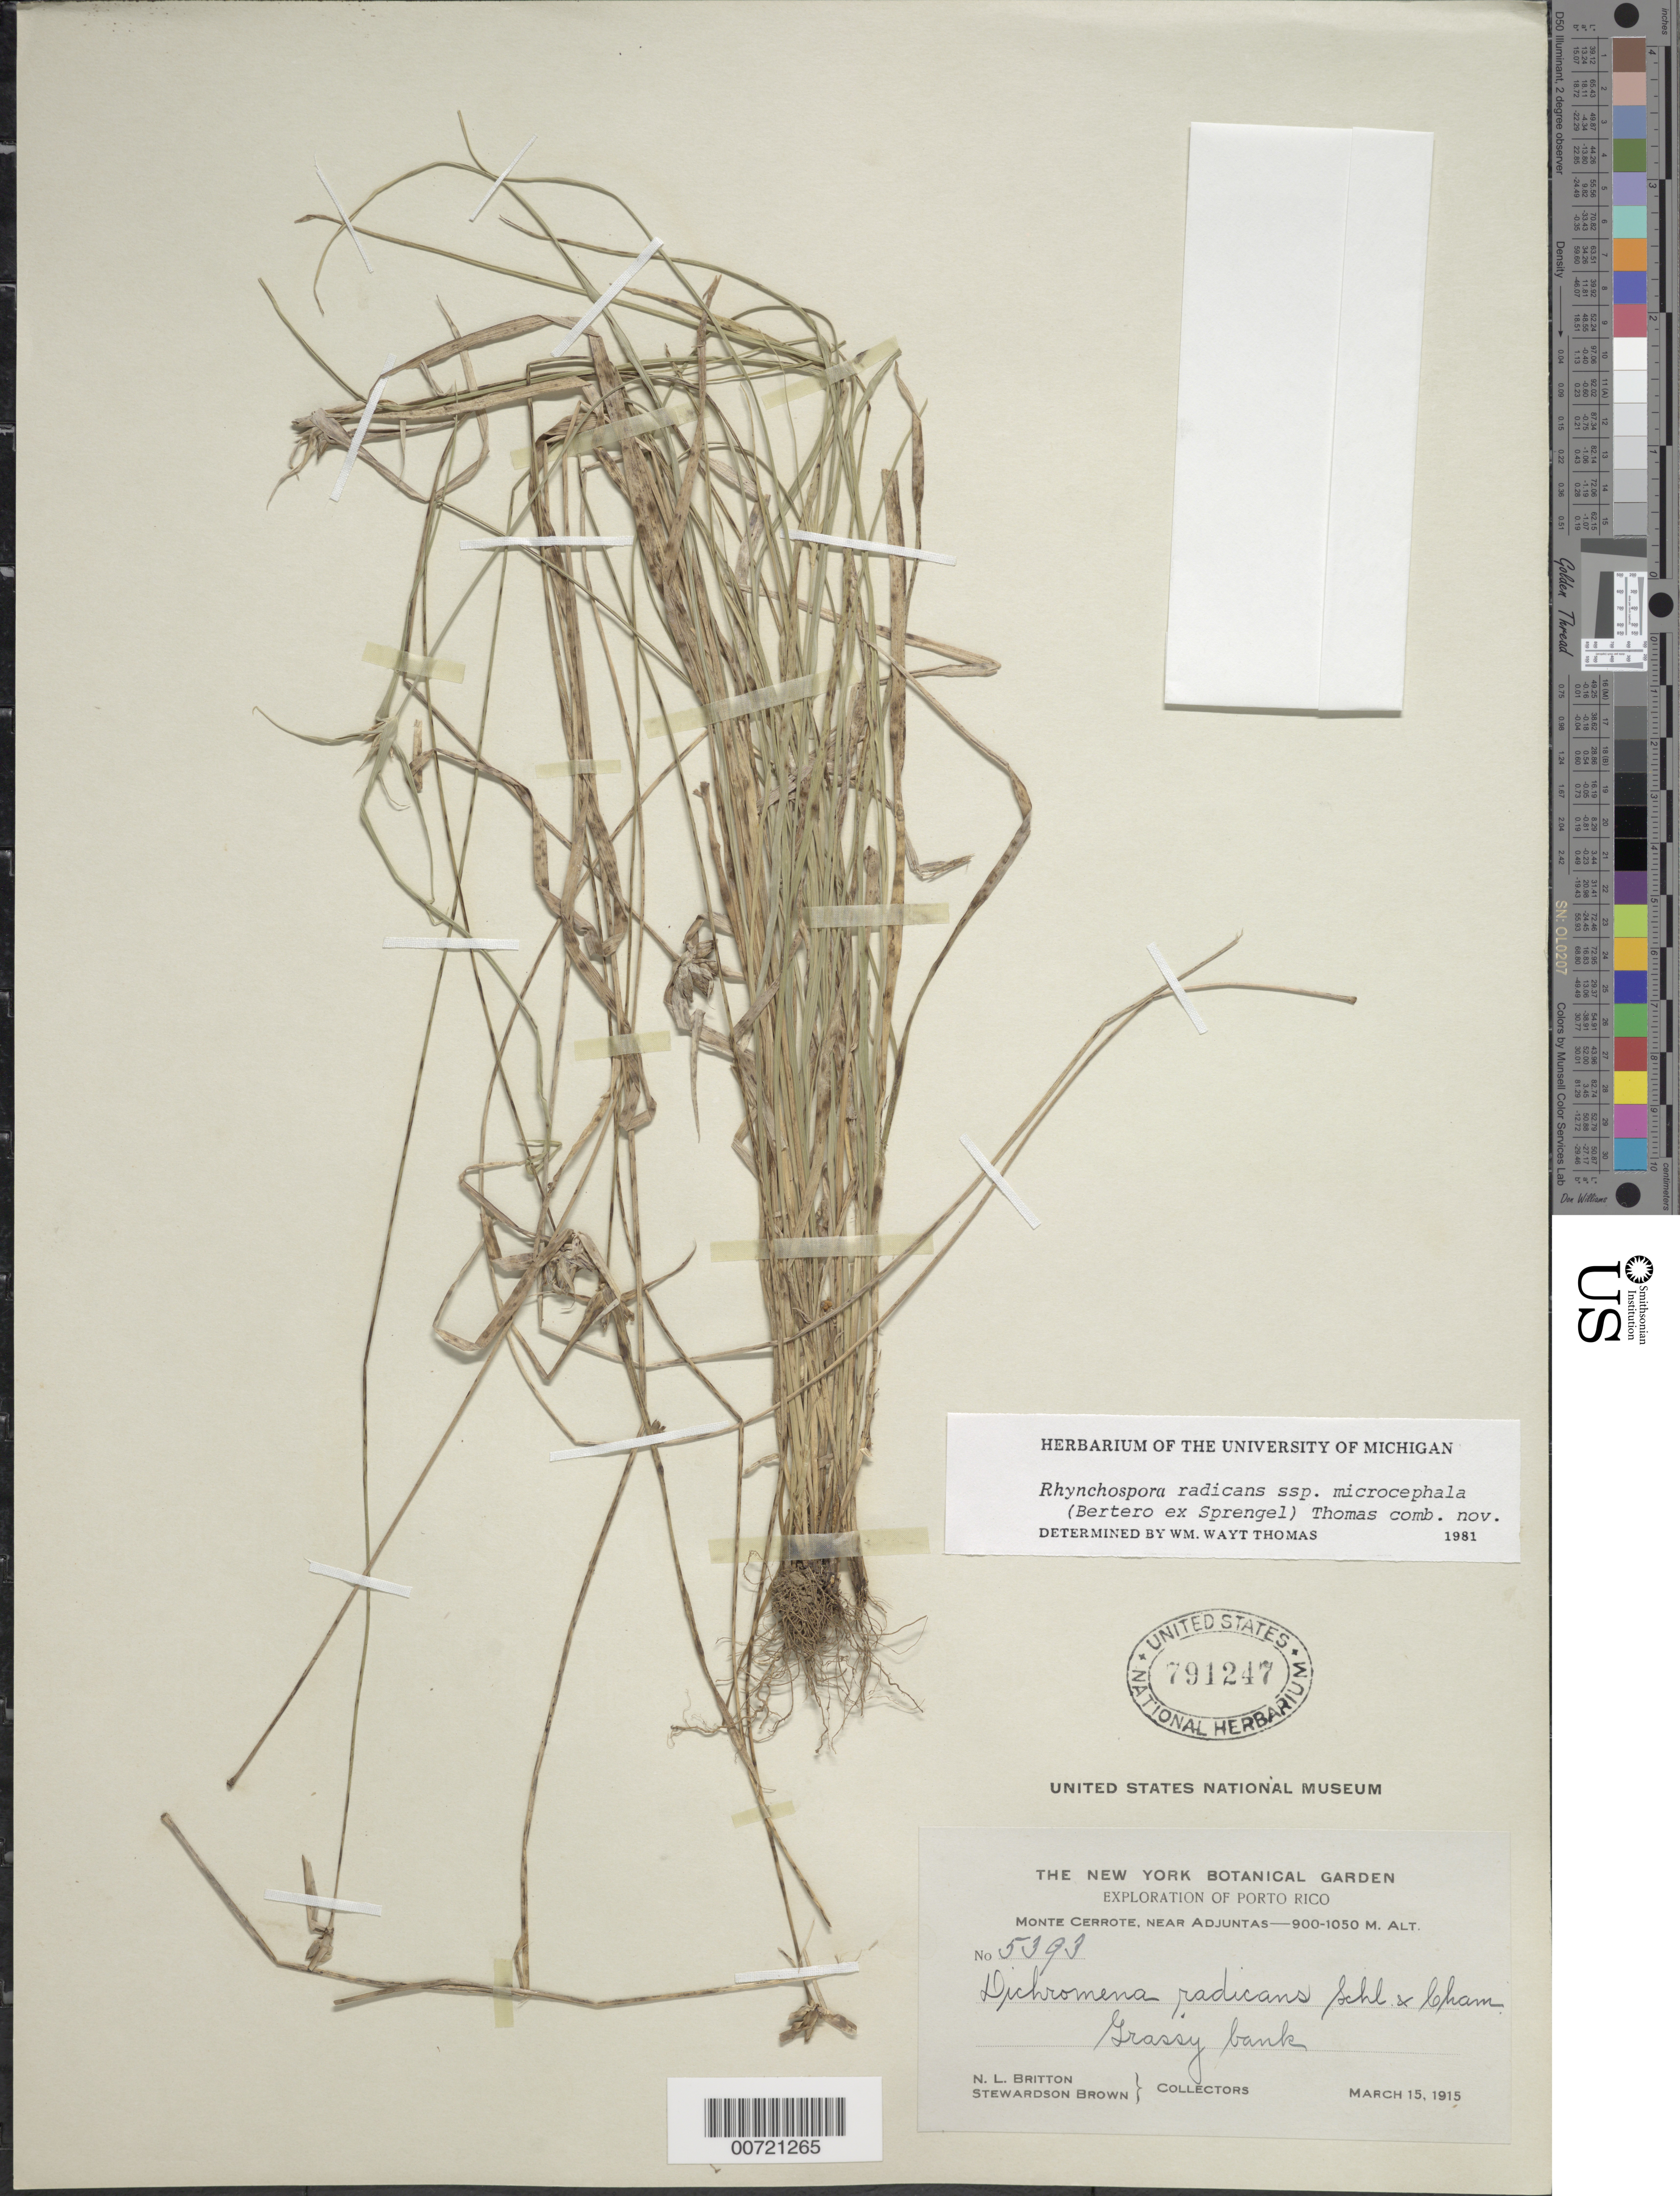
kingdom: Plantae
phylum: Tracheophyta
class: Liliopsida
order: Poales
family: Cyperaceae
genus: Rhynchospora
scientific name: Rhynchospora radicans subsp. microcephala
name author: (Bertero ex Spreng.) W.W. Thomas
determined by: Thomas, W. W.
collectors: N. Britton & S. Brown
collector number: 5393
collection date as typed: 15 Mar 1915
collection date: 1915-03-15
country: Puerto Rico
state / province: Adjuntas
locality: Monte Cerrote, near Adjuntas.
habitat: Grassy bank.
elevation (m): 900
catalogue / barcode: US 791247